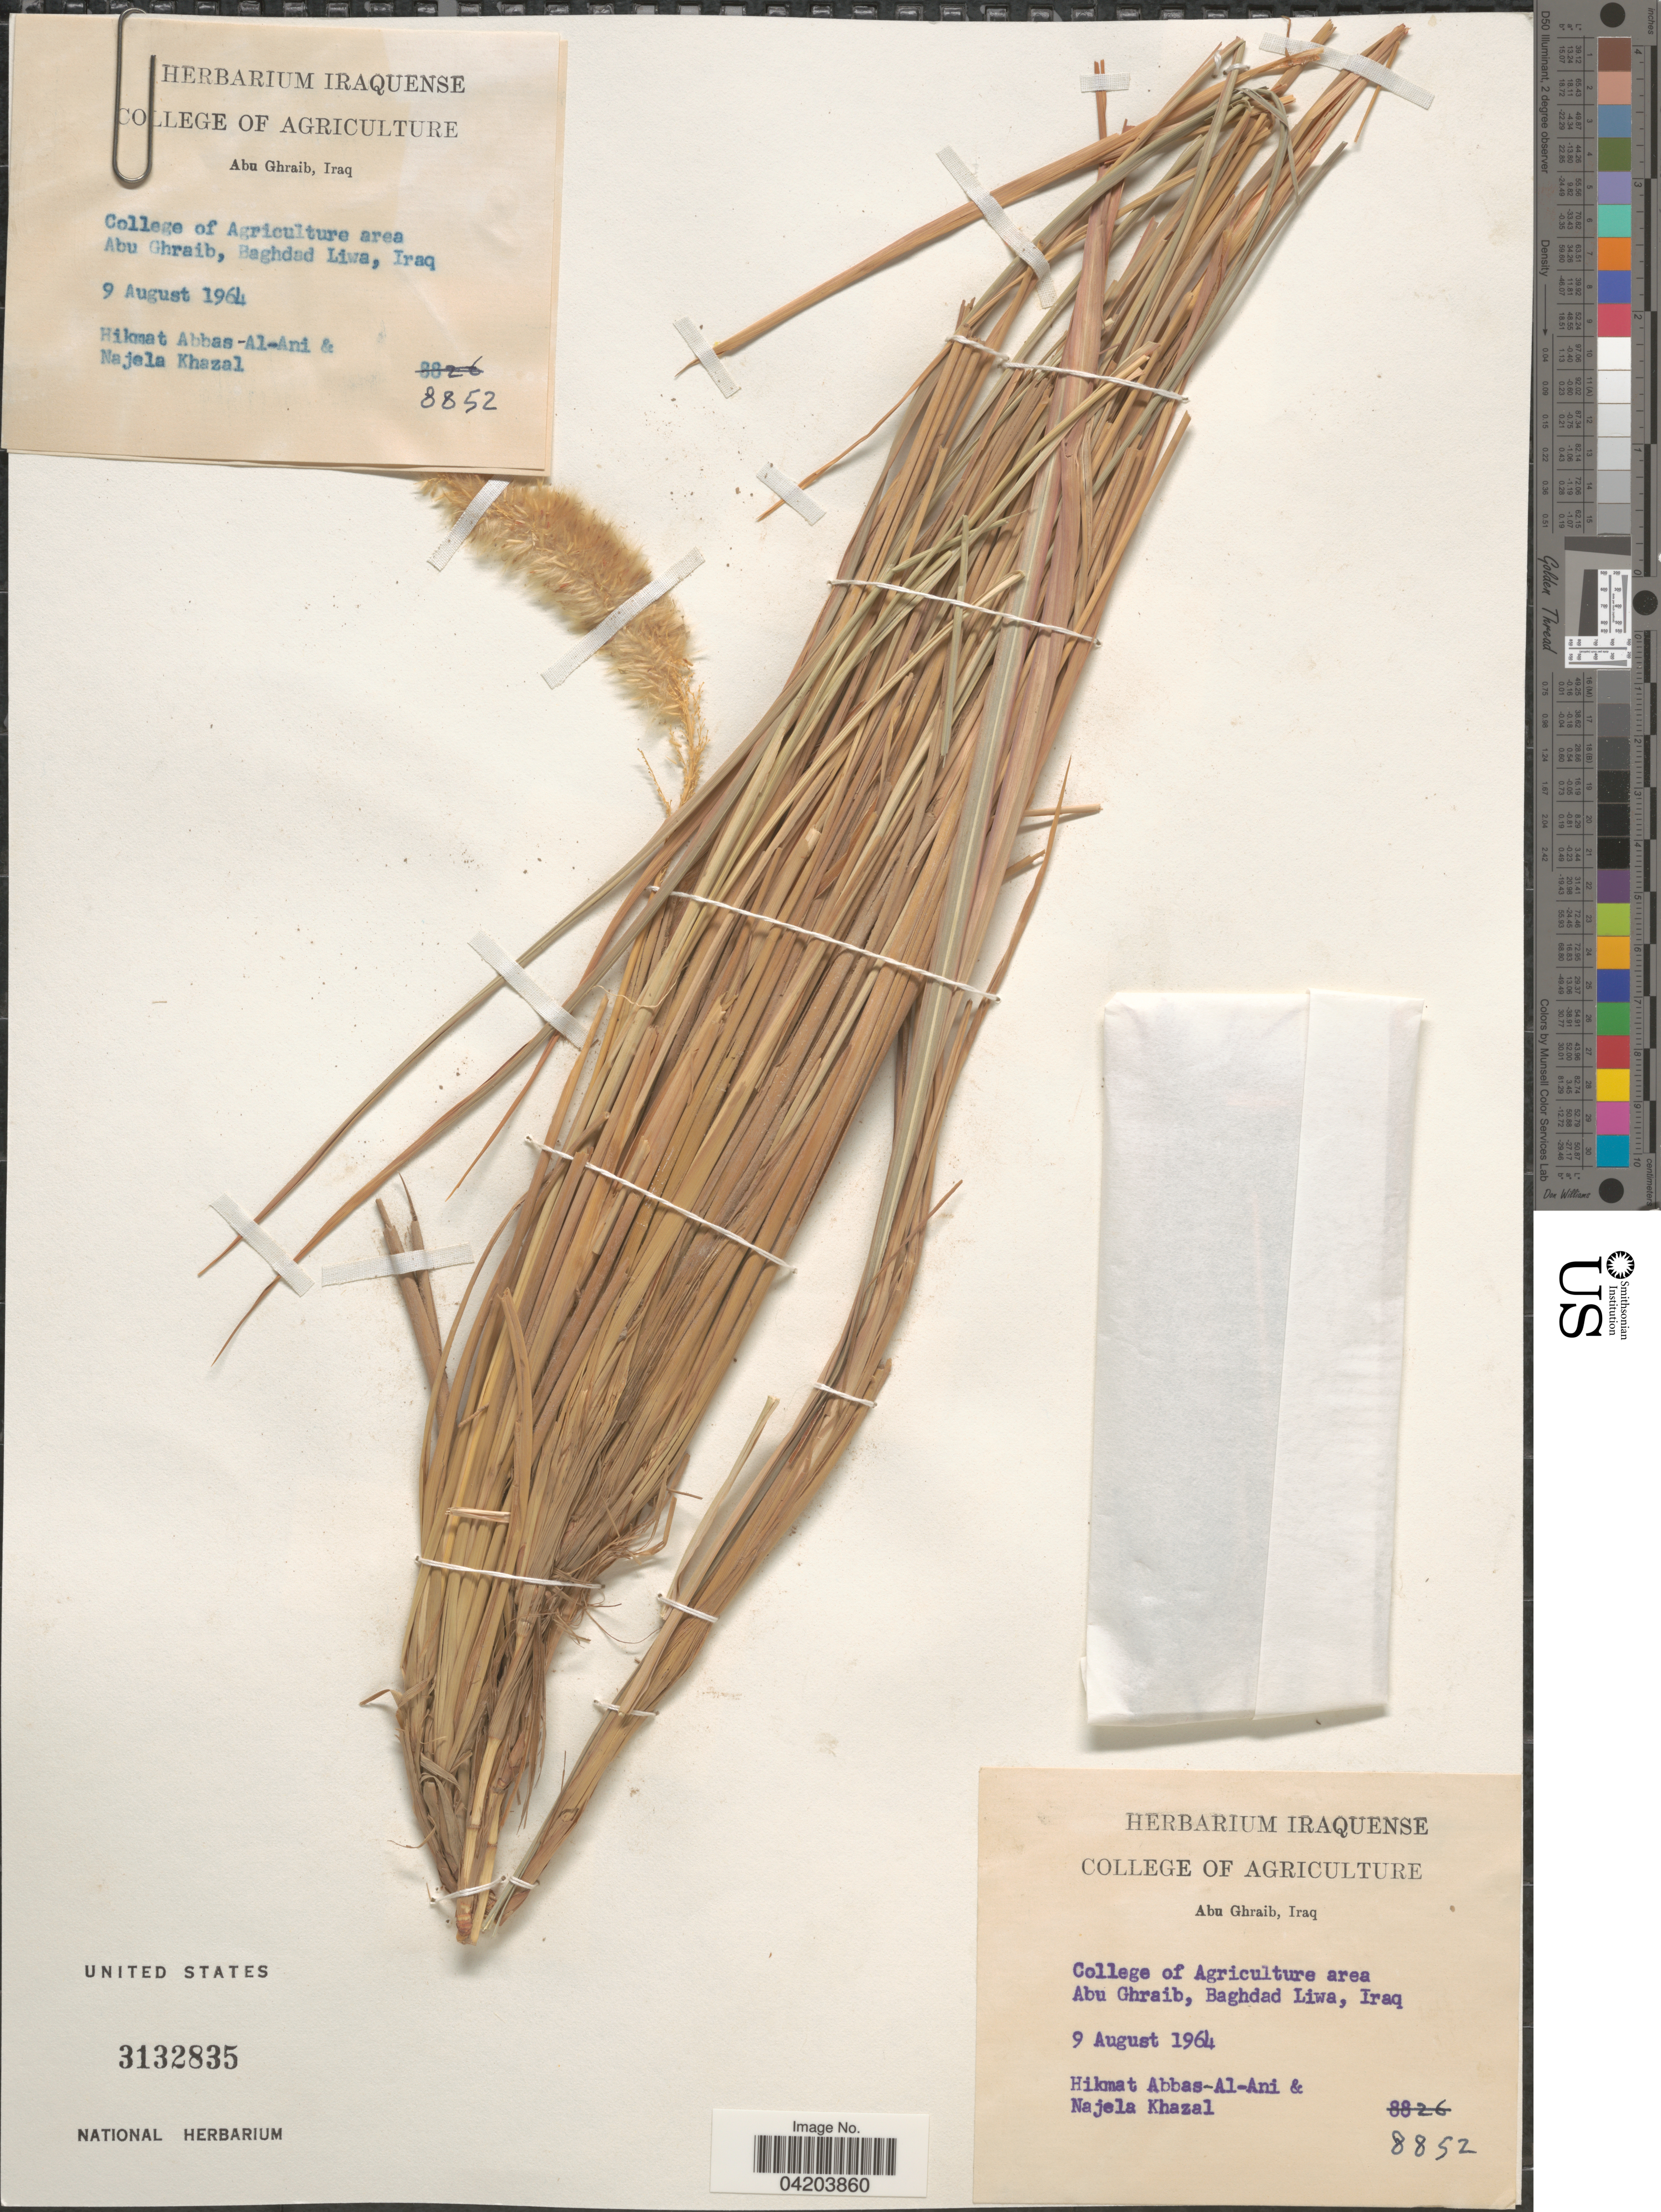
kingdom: Plantae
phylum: Tracheophyta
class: Liliopsida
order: Poales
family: Poaceae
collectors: H. Abbas & N. Khazal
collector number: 8852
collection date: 1964-08-09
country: Iraq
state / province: Baghdad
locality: College of Agriculture area Abu Ghraib, Baghdad Liwa.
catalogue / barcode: US 3132835